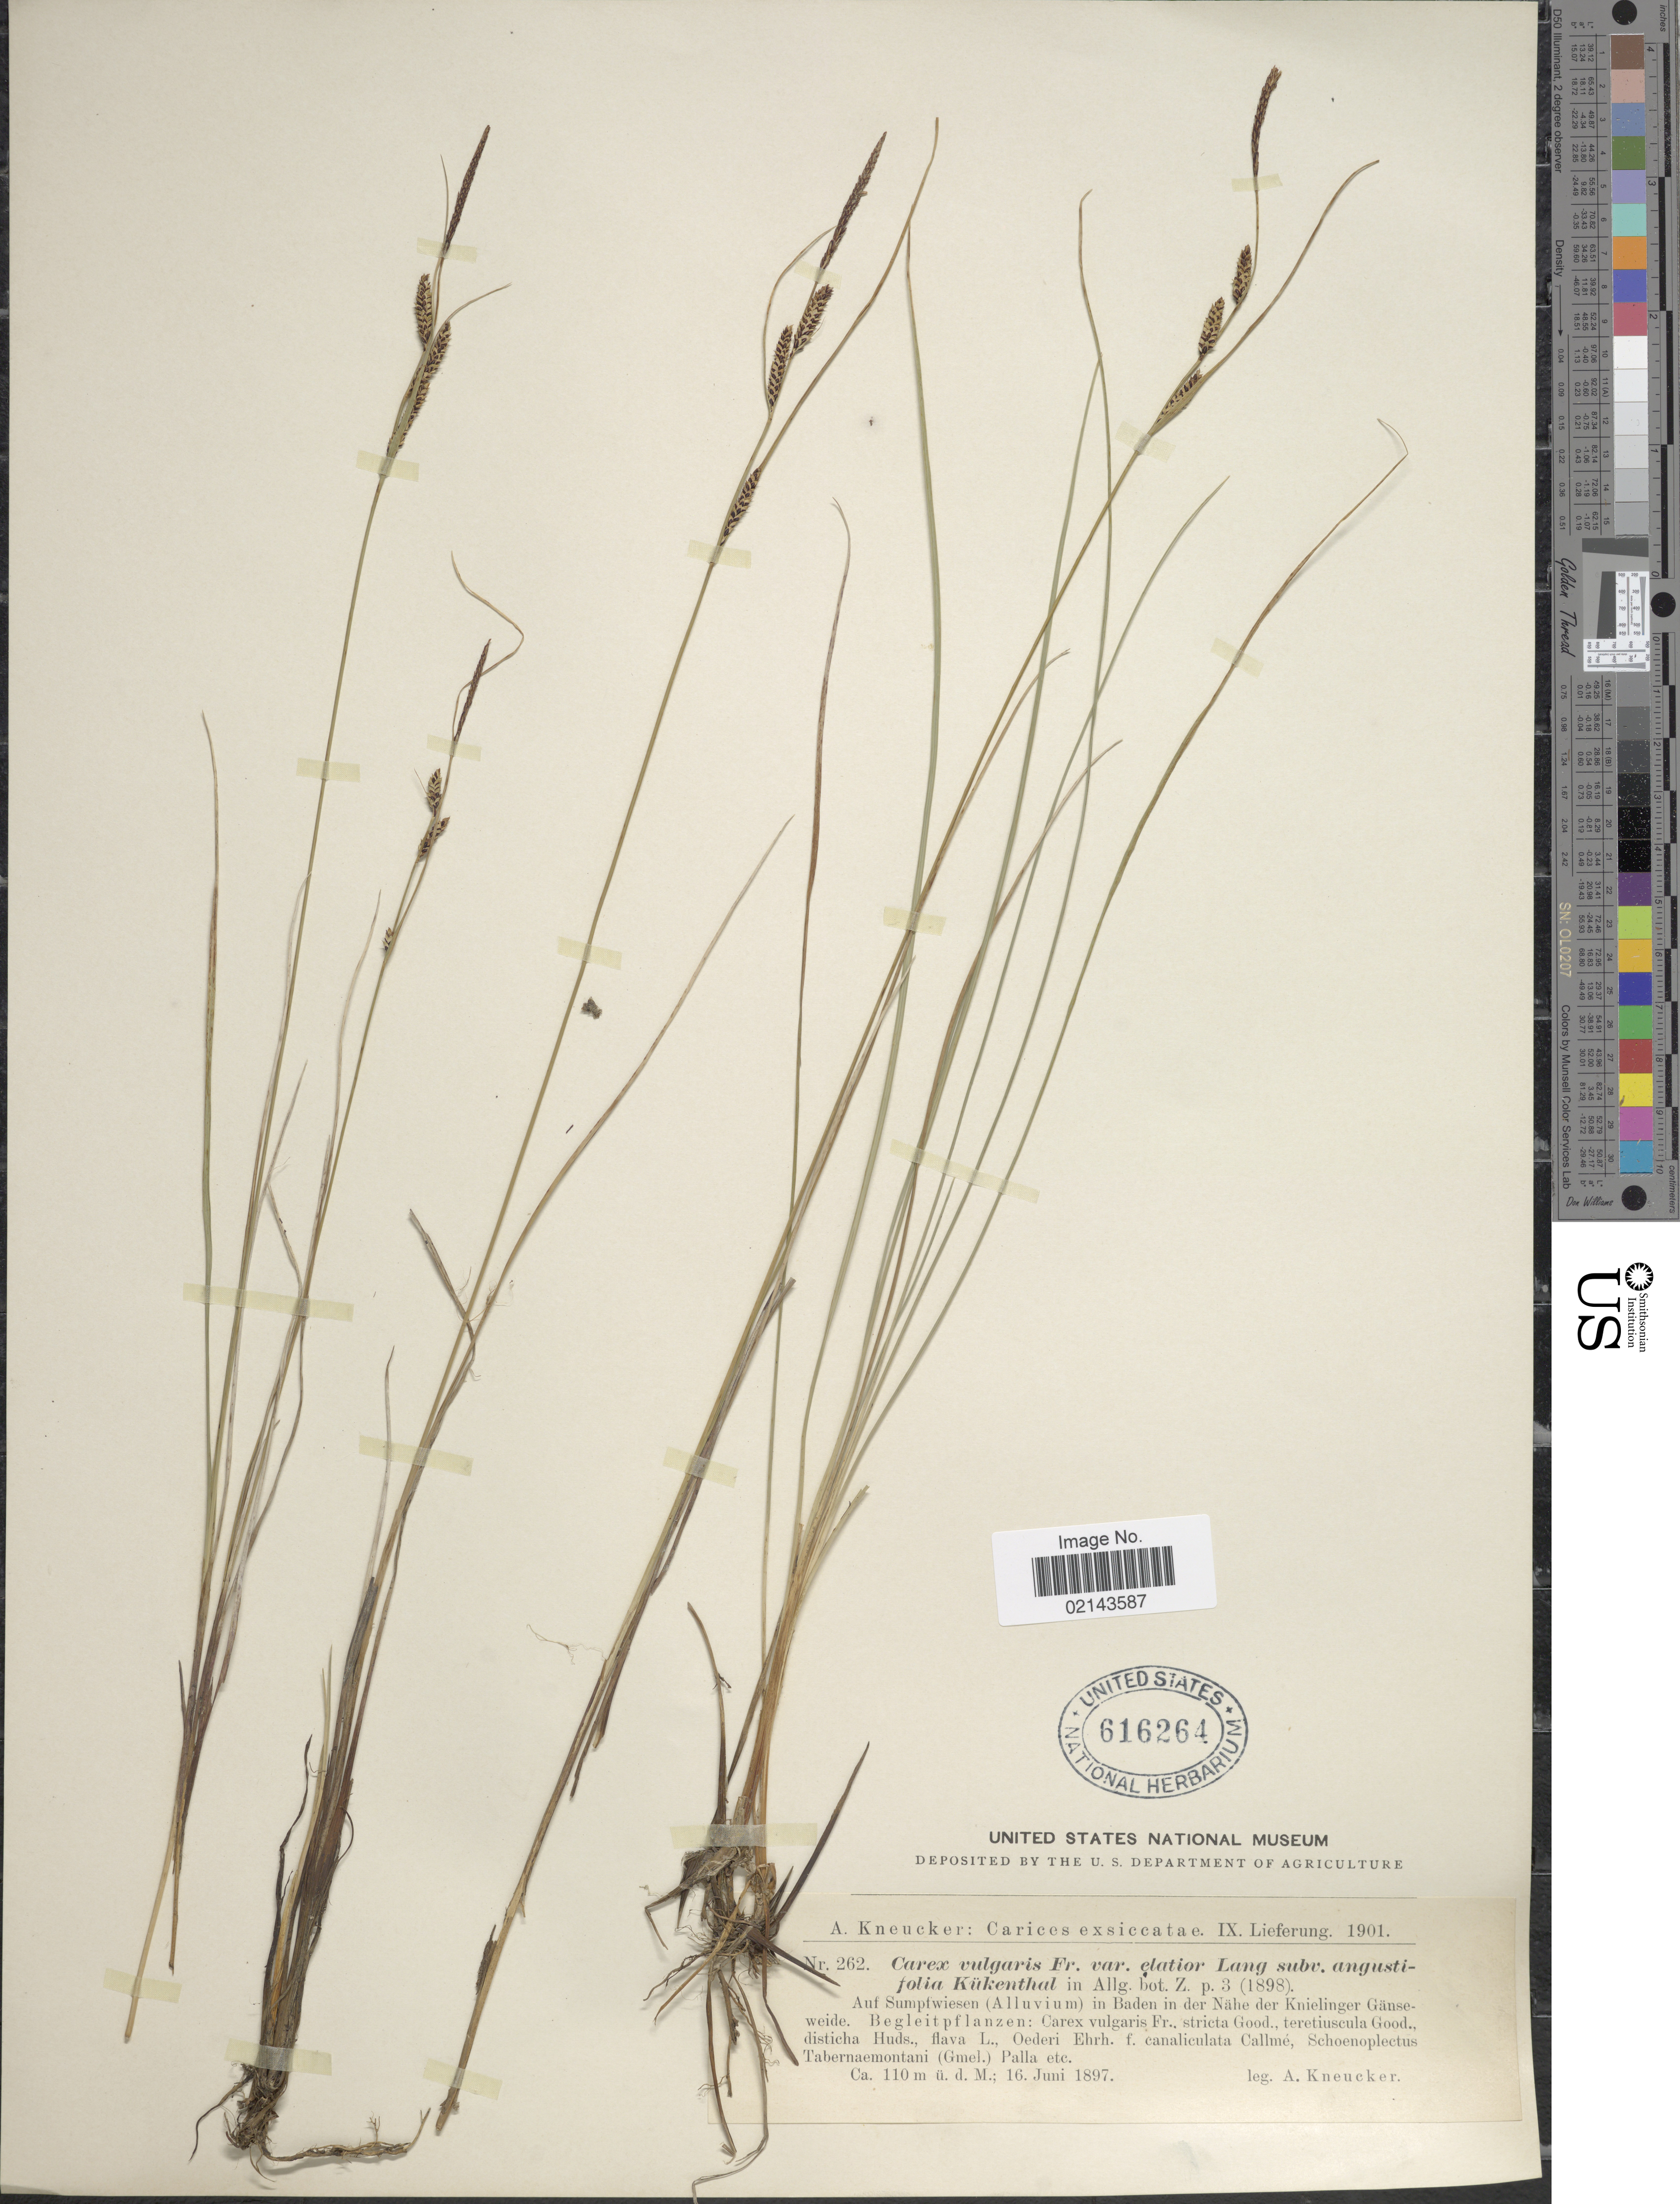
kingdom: Plantae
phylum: Tracheophyta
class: Liliopsida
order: Poales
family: Cyperaceae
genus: Carex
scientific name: Carex nigra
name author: (L.) Reichard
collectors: A. Kneucker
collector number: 26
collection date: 1897-06-16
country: Germany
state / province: Baden-Württemberg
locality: Auf Sumpfwiesen (Alluvium) in Baden in der Nähe der Knielinger Gänseweide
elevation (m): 110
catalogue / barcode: US 616264